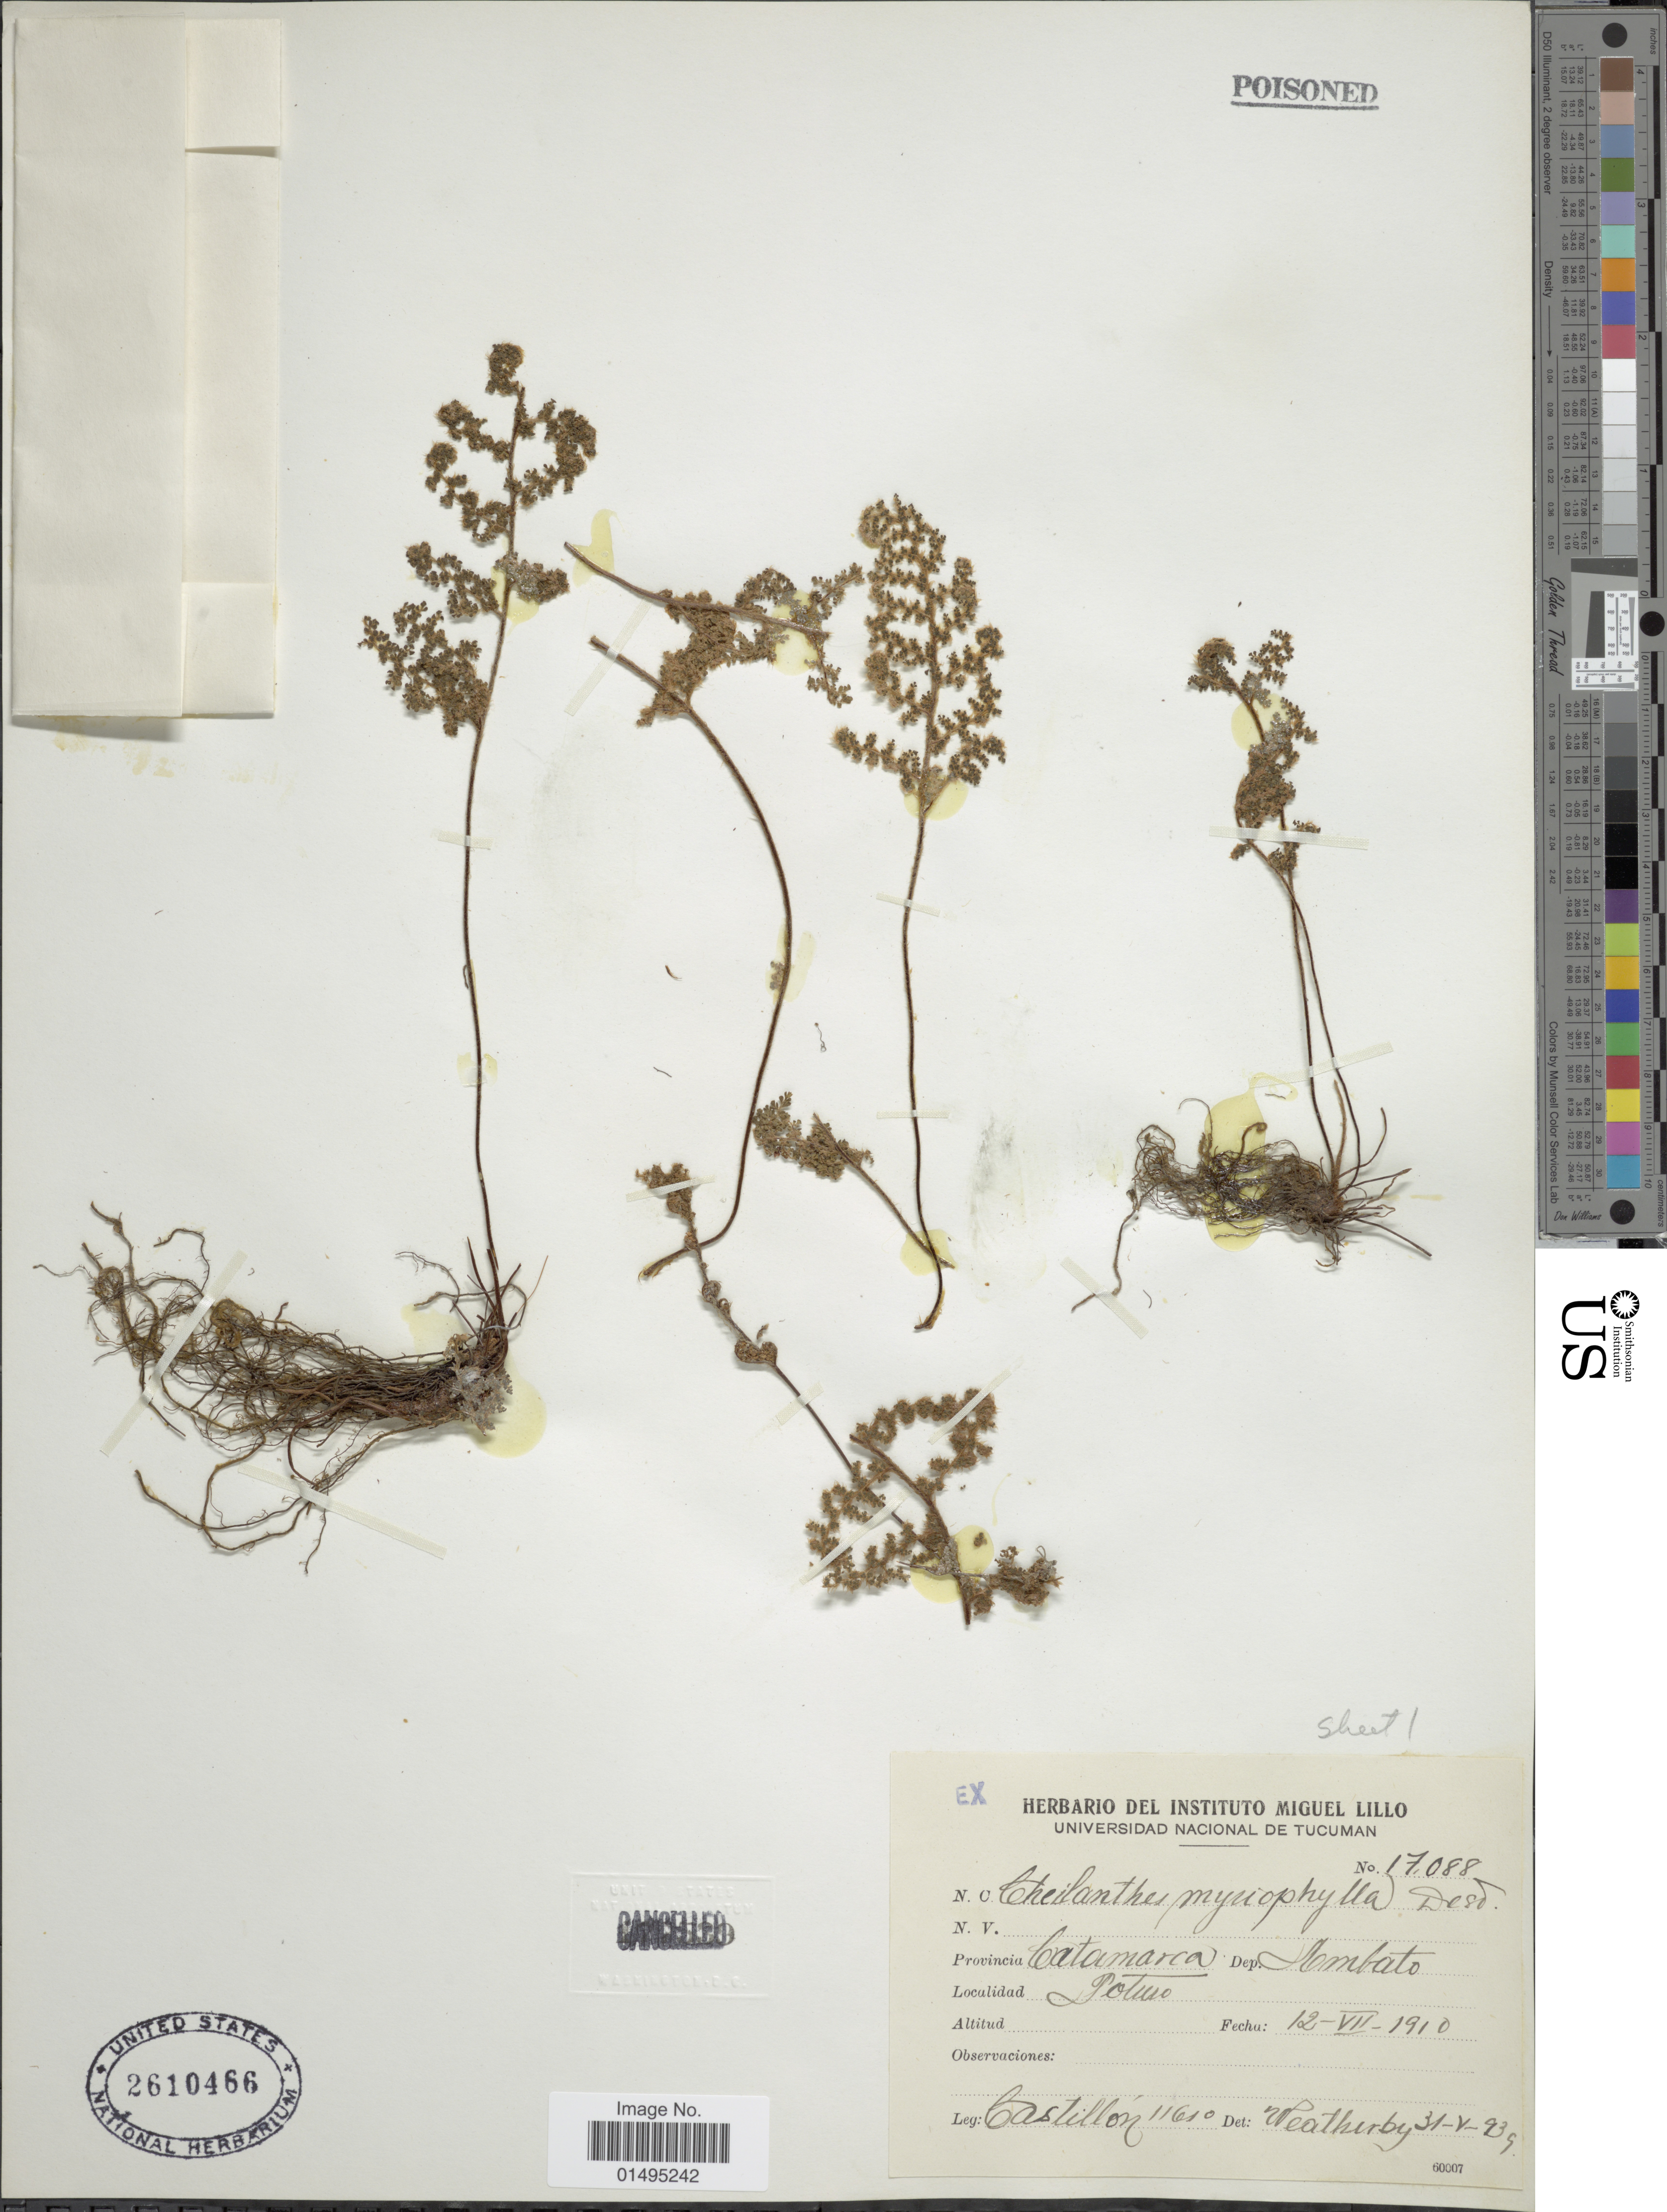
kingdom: Plantae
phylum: Tracheophyta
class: Polypodiopsida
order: Polypodiales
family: Pteridaceae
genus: Myriopteris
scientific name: Myriopteris myriophylla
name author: (Desv.) J. Sm.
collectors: Castillon, --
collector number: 17088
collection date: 1910-07-12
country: Argentina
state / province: Catamarca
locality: Catamarca, Dep. Ambato, Poturo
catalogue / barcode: US 2610466